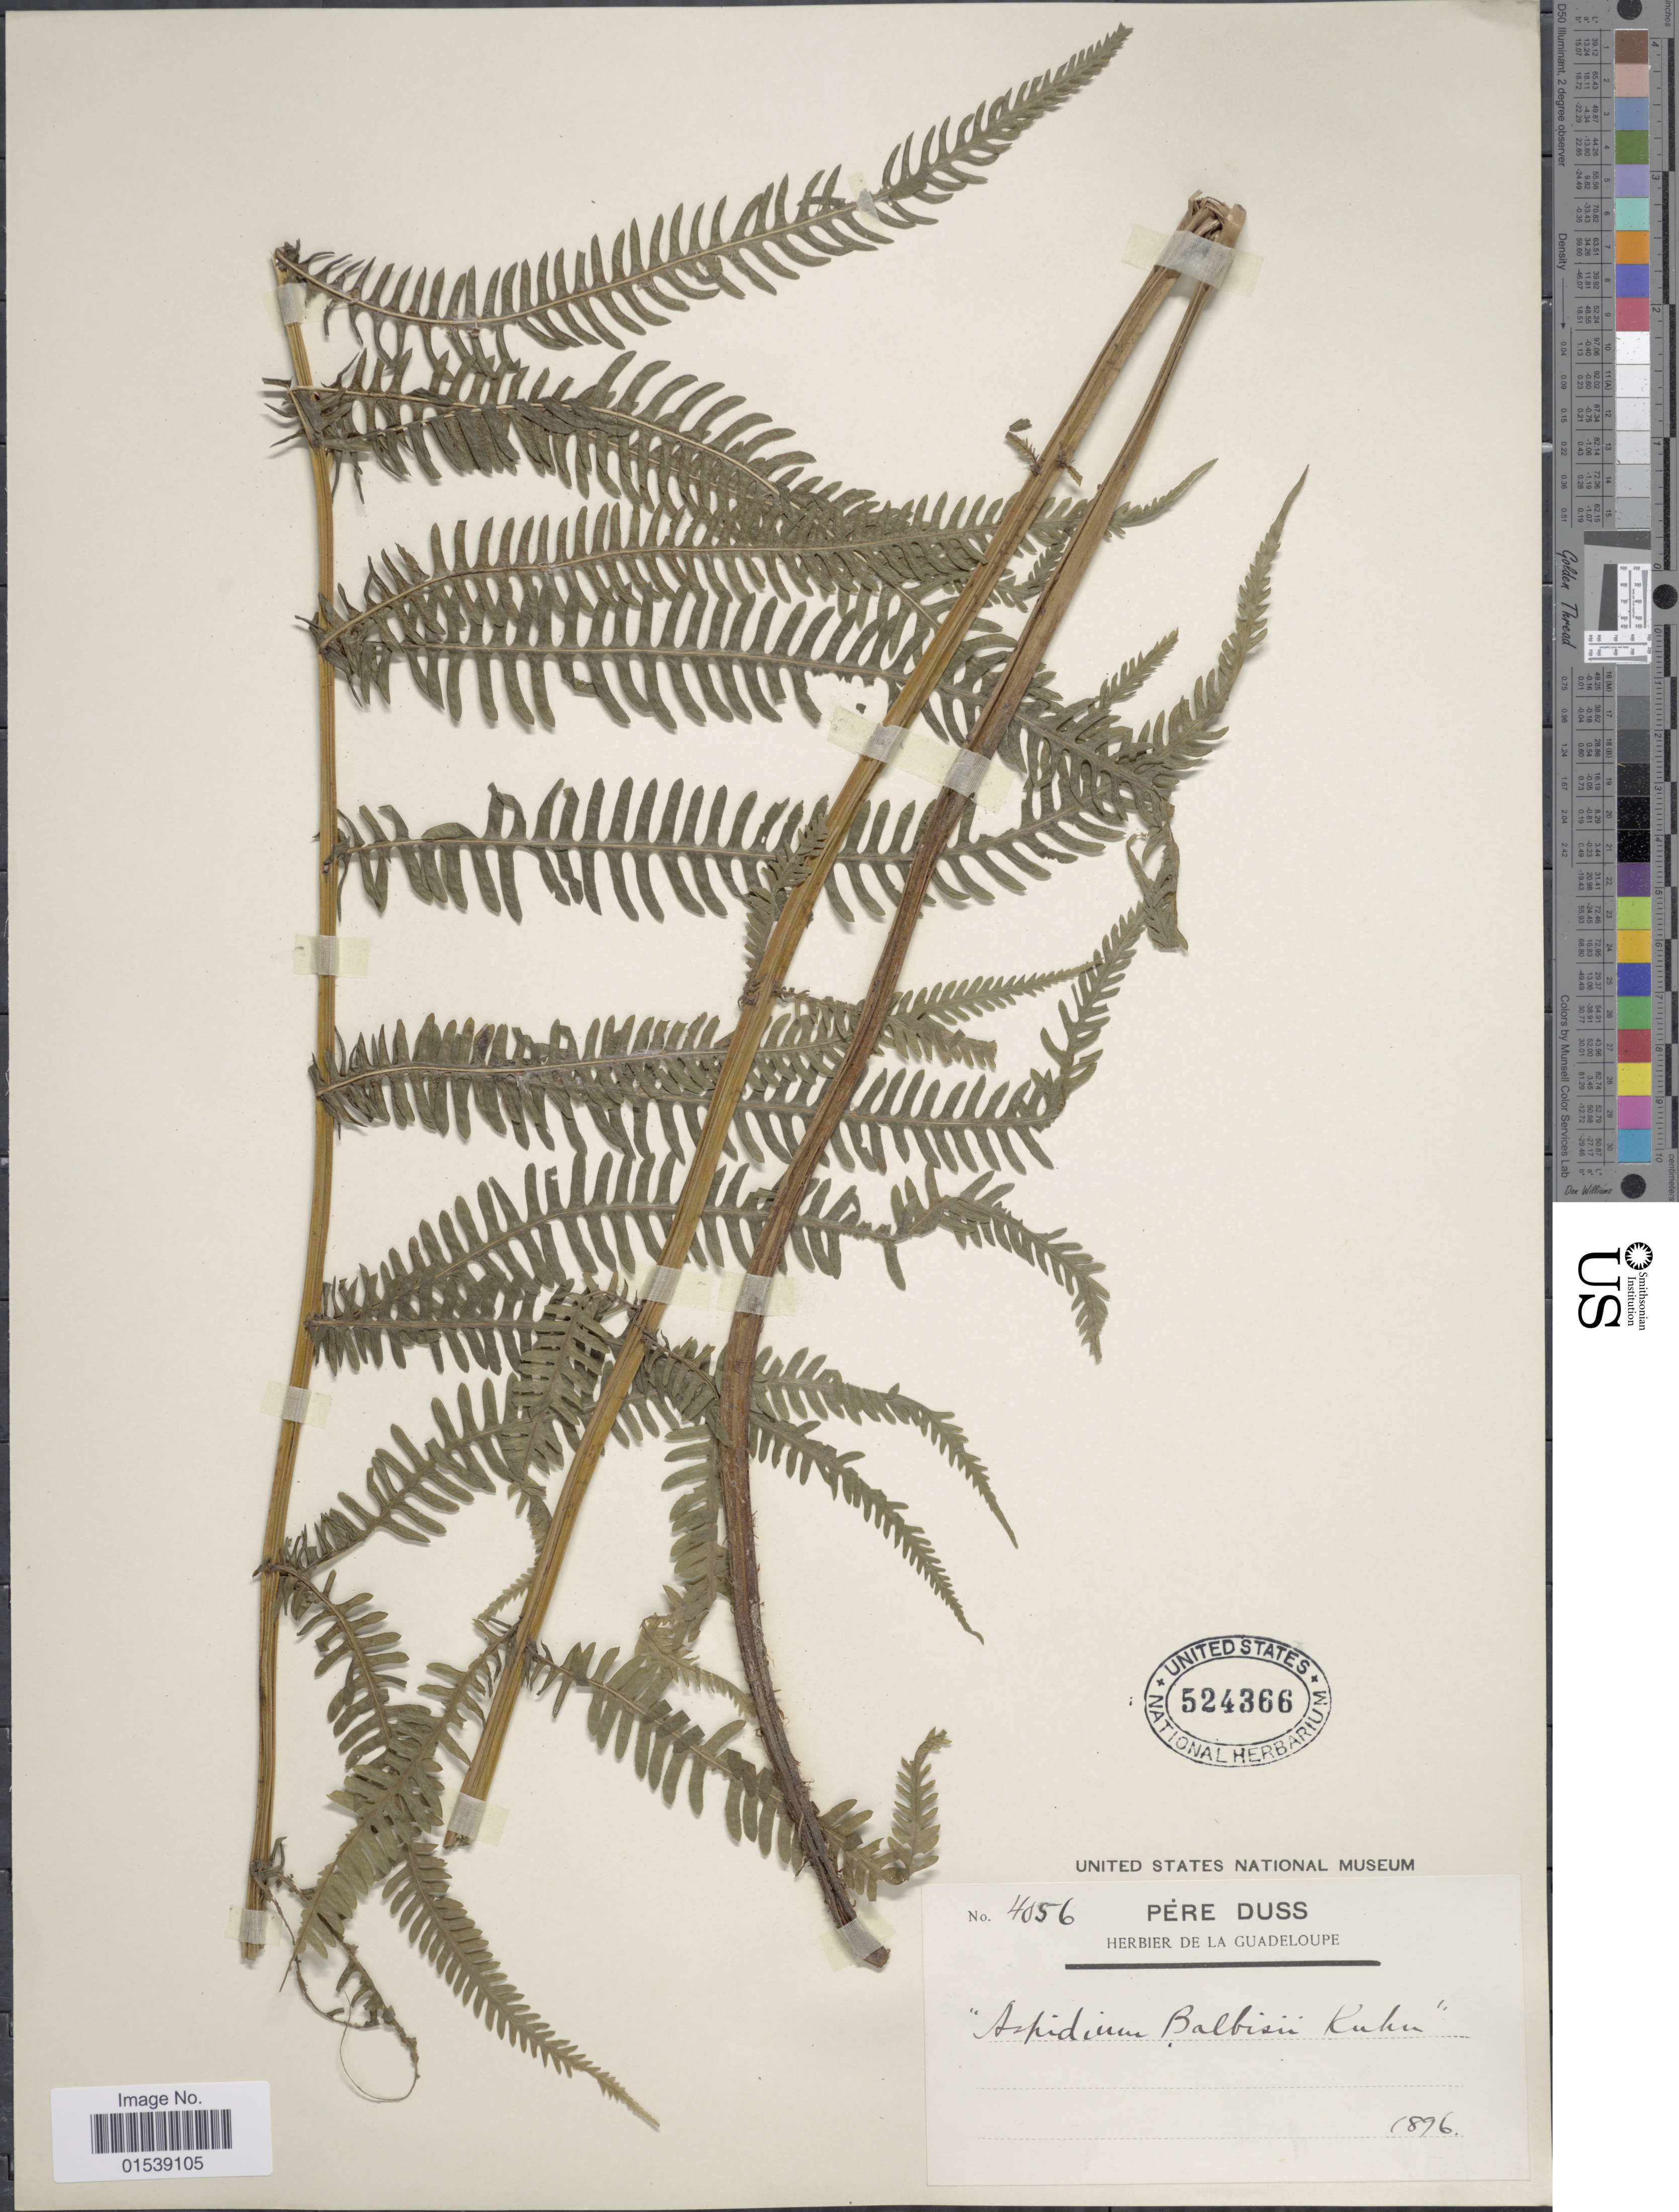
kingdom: Plantae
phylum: Tracheophyta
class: Polypodiopsida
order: Polypodiales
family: Thelypteridaceae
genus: Amauropelta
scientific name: Amauropelta balbisii (Spreng.) comb. nov., ined. 2015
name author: (Spreng.)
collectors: Père Duss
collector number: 4056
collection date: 1896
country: Guadeloupe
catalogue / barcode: US 524366